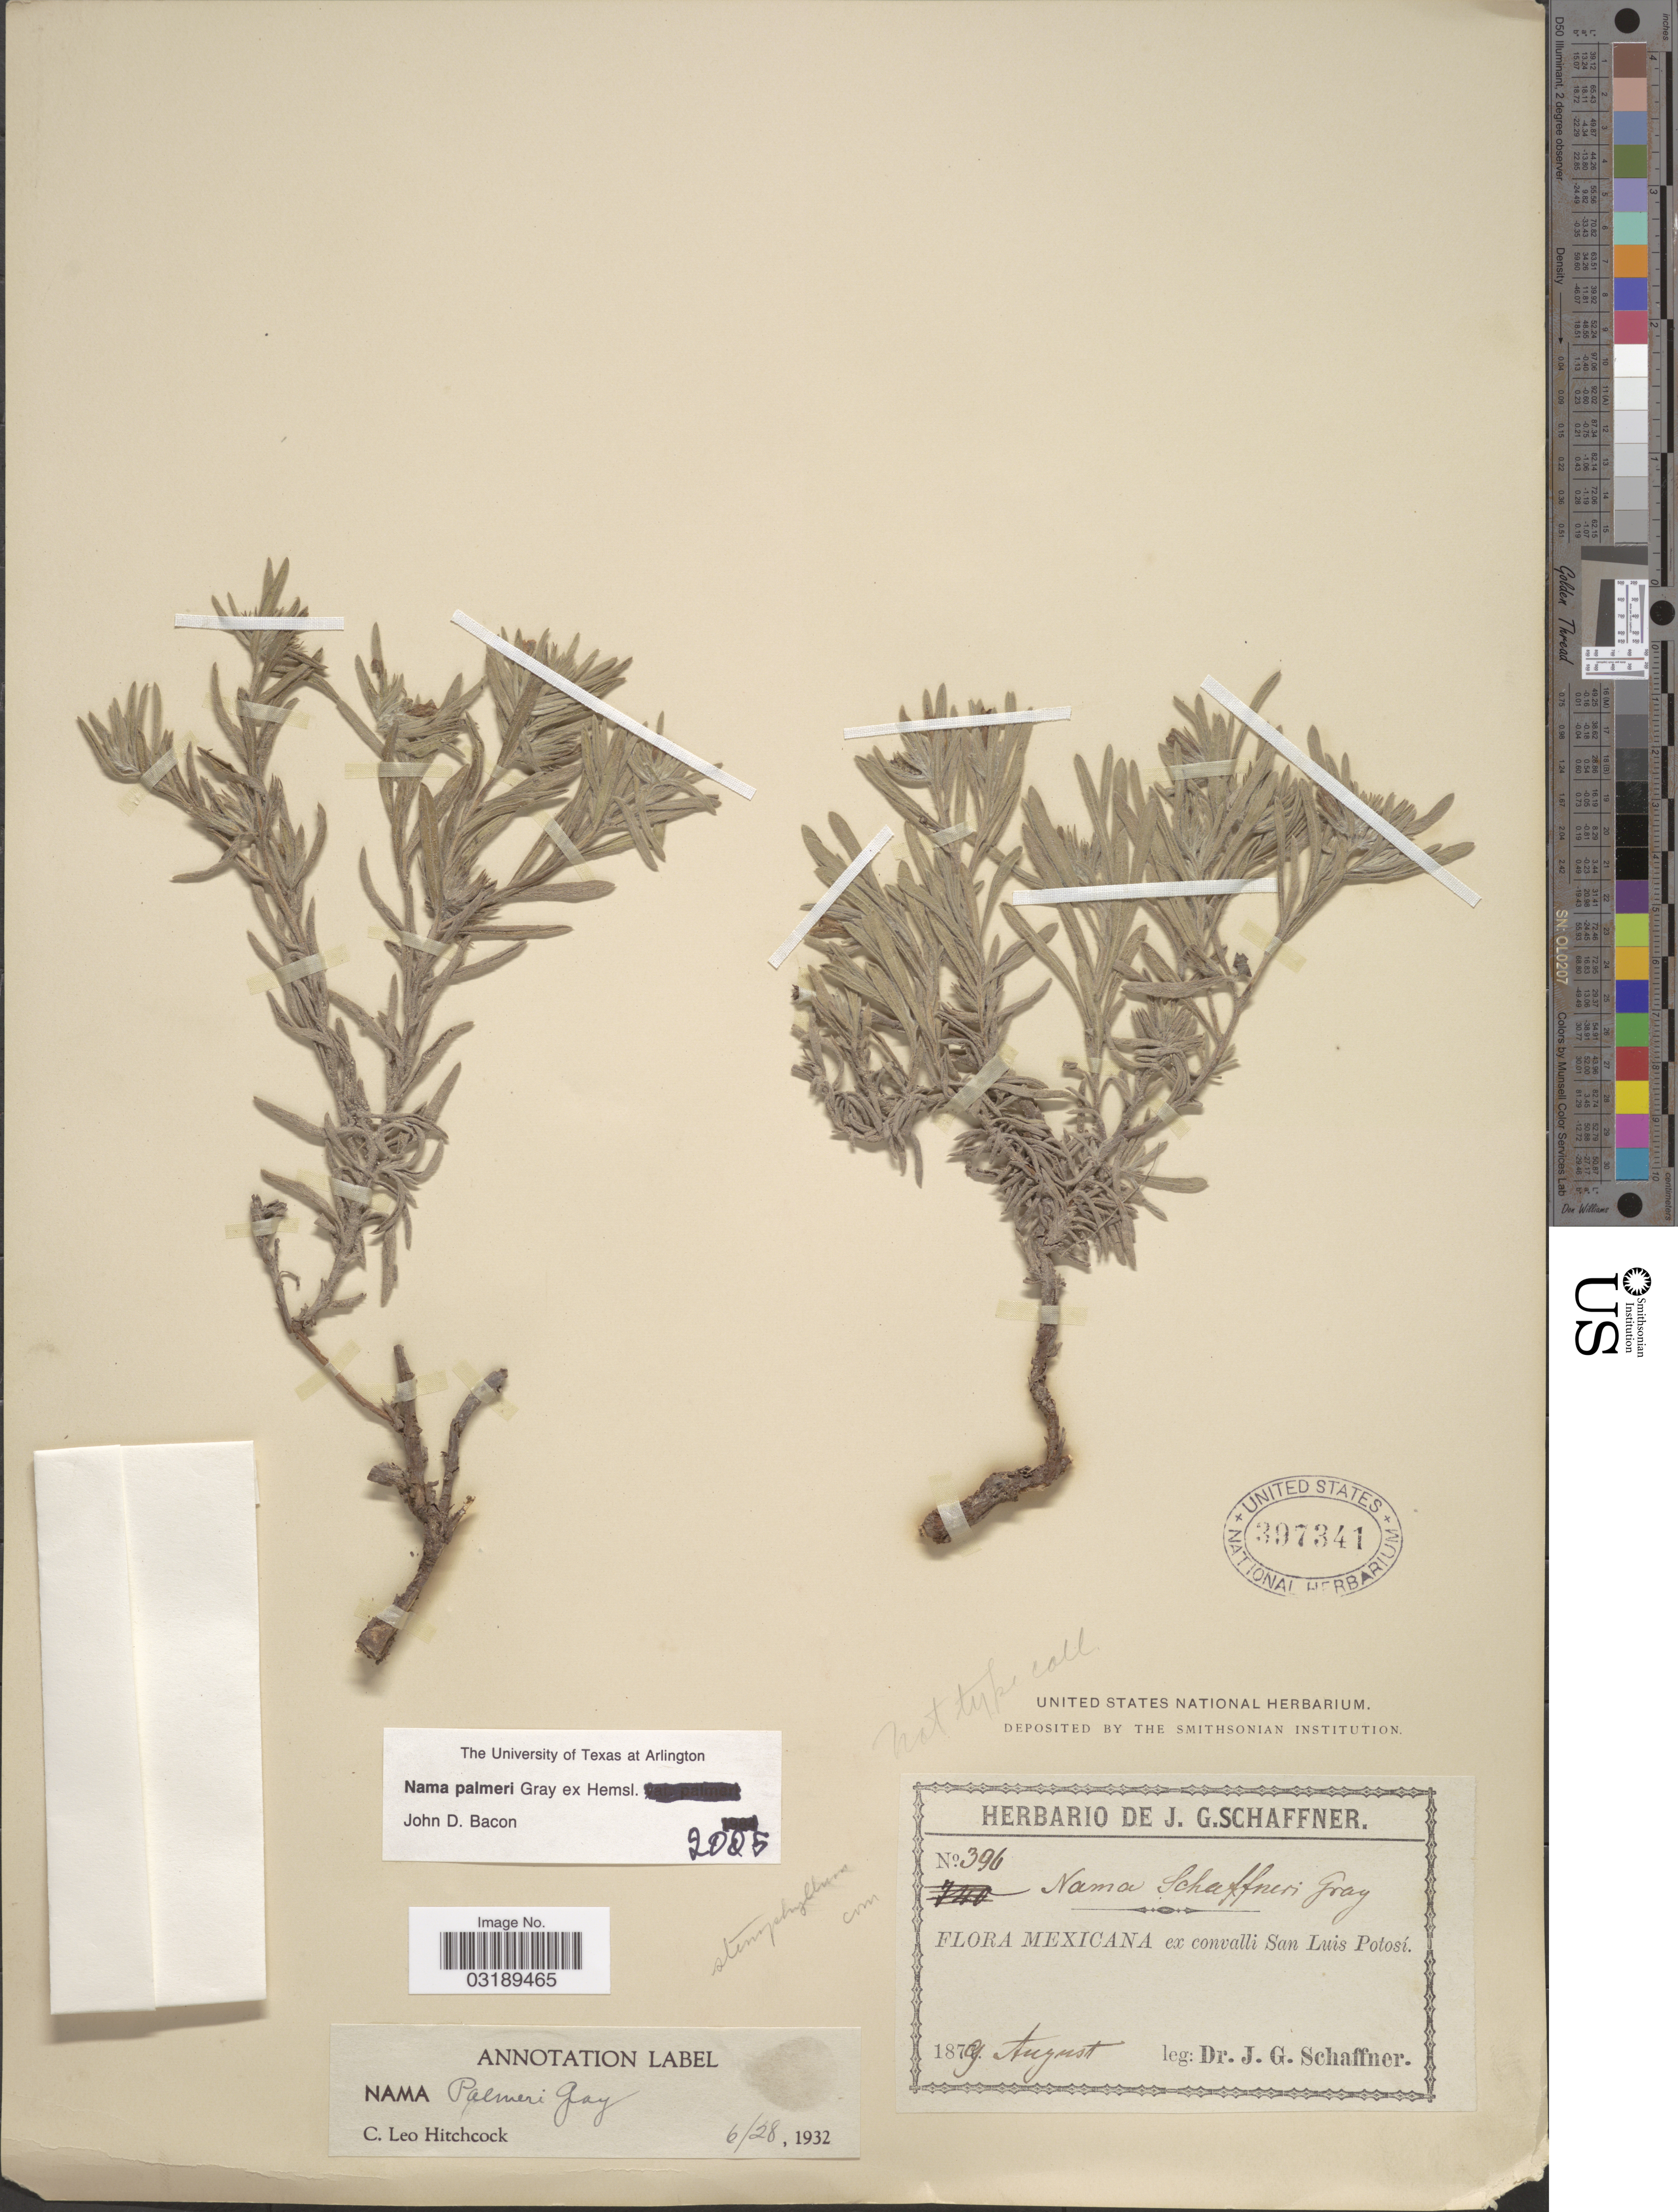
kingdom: Plantae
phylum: Tracheophyta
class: Magnoliopsida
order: Boraginales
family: Namaceae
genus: Nama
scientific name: Nama palmeri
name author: A. Gray in Hemsl.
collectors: J. G. Schaffner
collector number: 396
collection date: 1879-08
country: Mexico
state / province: San Luis Potosí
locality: Ex convalli San Luis Potosí.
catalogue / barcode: US 397341